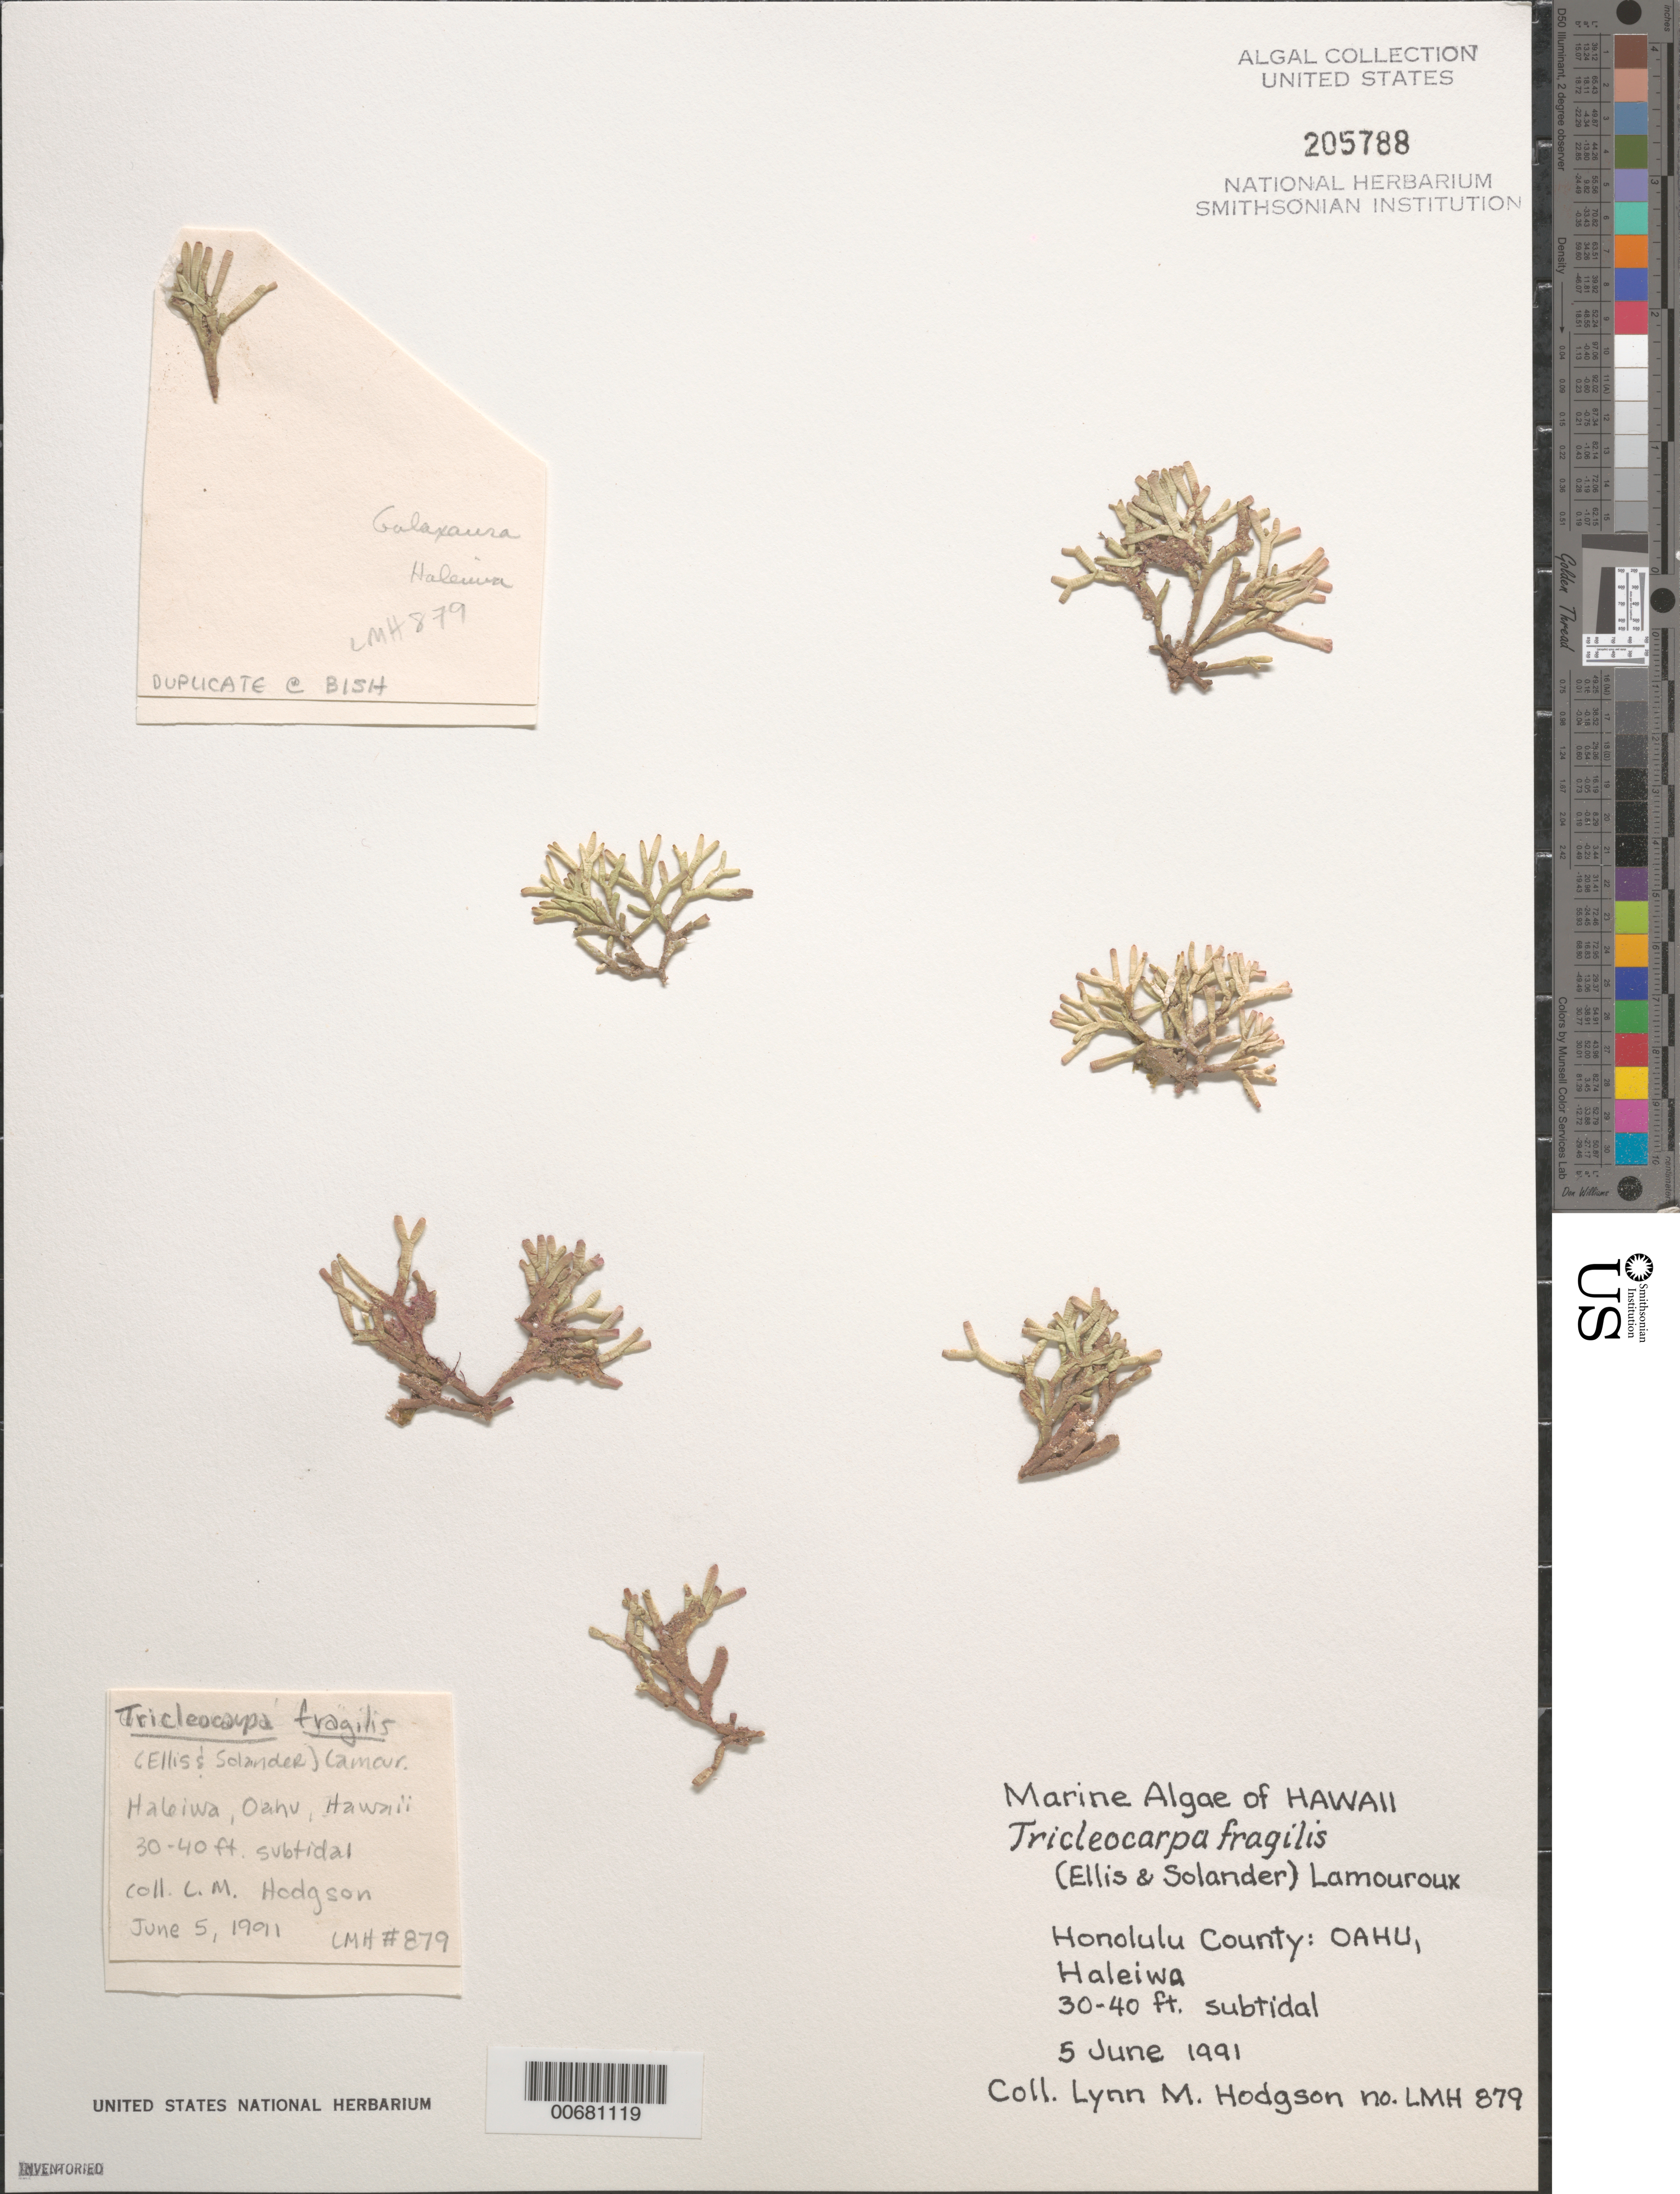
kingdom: Plantae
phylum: Rhodophyta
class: Florideophyceae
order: Nemaliales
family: Galaxauraceae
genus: Tricleocarpa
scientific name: Tricleocarpa fragilis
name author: (L.) Huisman & R.A. Towns.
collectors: L. M. Hodgson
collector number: LMH 879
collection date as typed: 05 Jun 1991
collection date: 1991-06-05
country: United States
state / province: Hawaii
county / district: Honolulu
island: Oahu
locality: Haleiwa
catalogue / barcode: US 205788